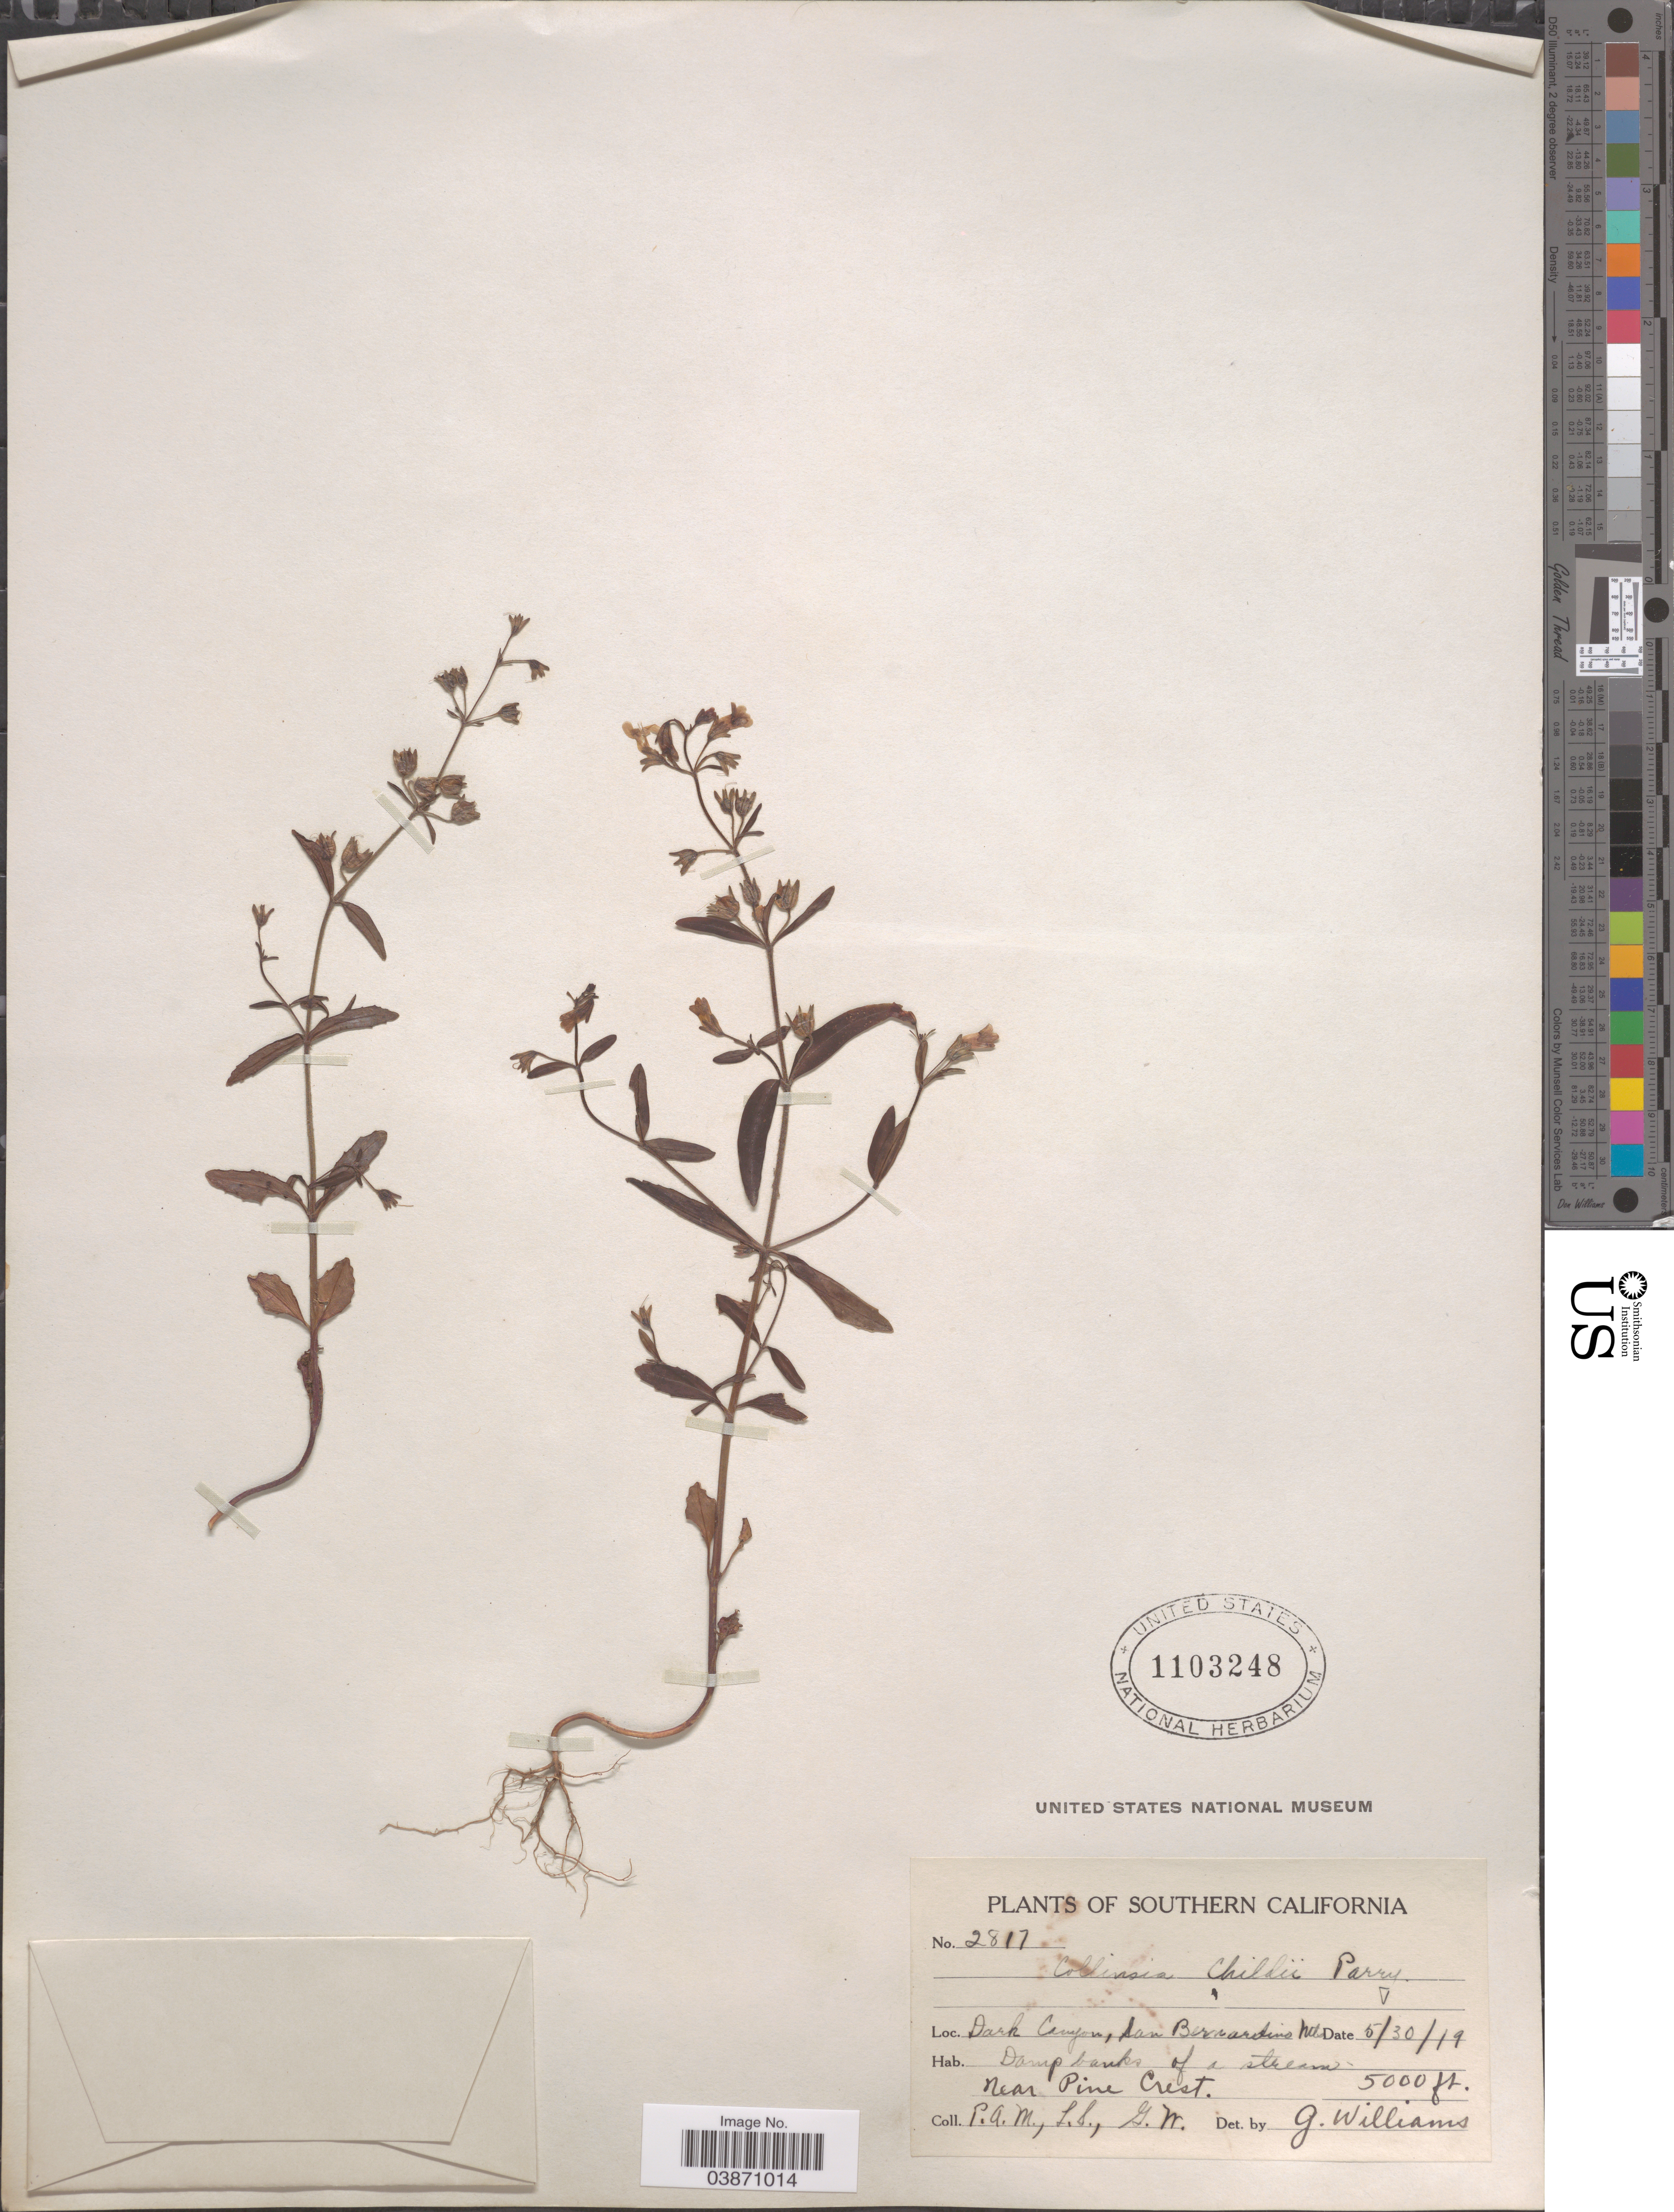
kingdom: Plantae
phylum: Tracheophyta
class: Magnoliopsida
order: Lamiales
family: Plantaginaceae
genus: Collinsia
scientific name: Collinsia childii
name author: Parry ex A. Gray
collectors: P. A. M., L. S. & G. N.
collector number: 2817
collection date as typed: Transcribed d/m/y: 30/5/19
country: United States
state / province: California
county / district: San Bernardino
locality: Southern California. Dark Canyon, San Bernardino Mts.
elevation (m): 1524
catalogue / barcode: US 1103248